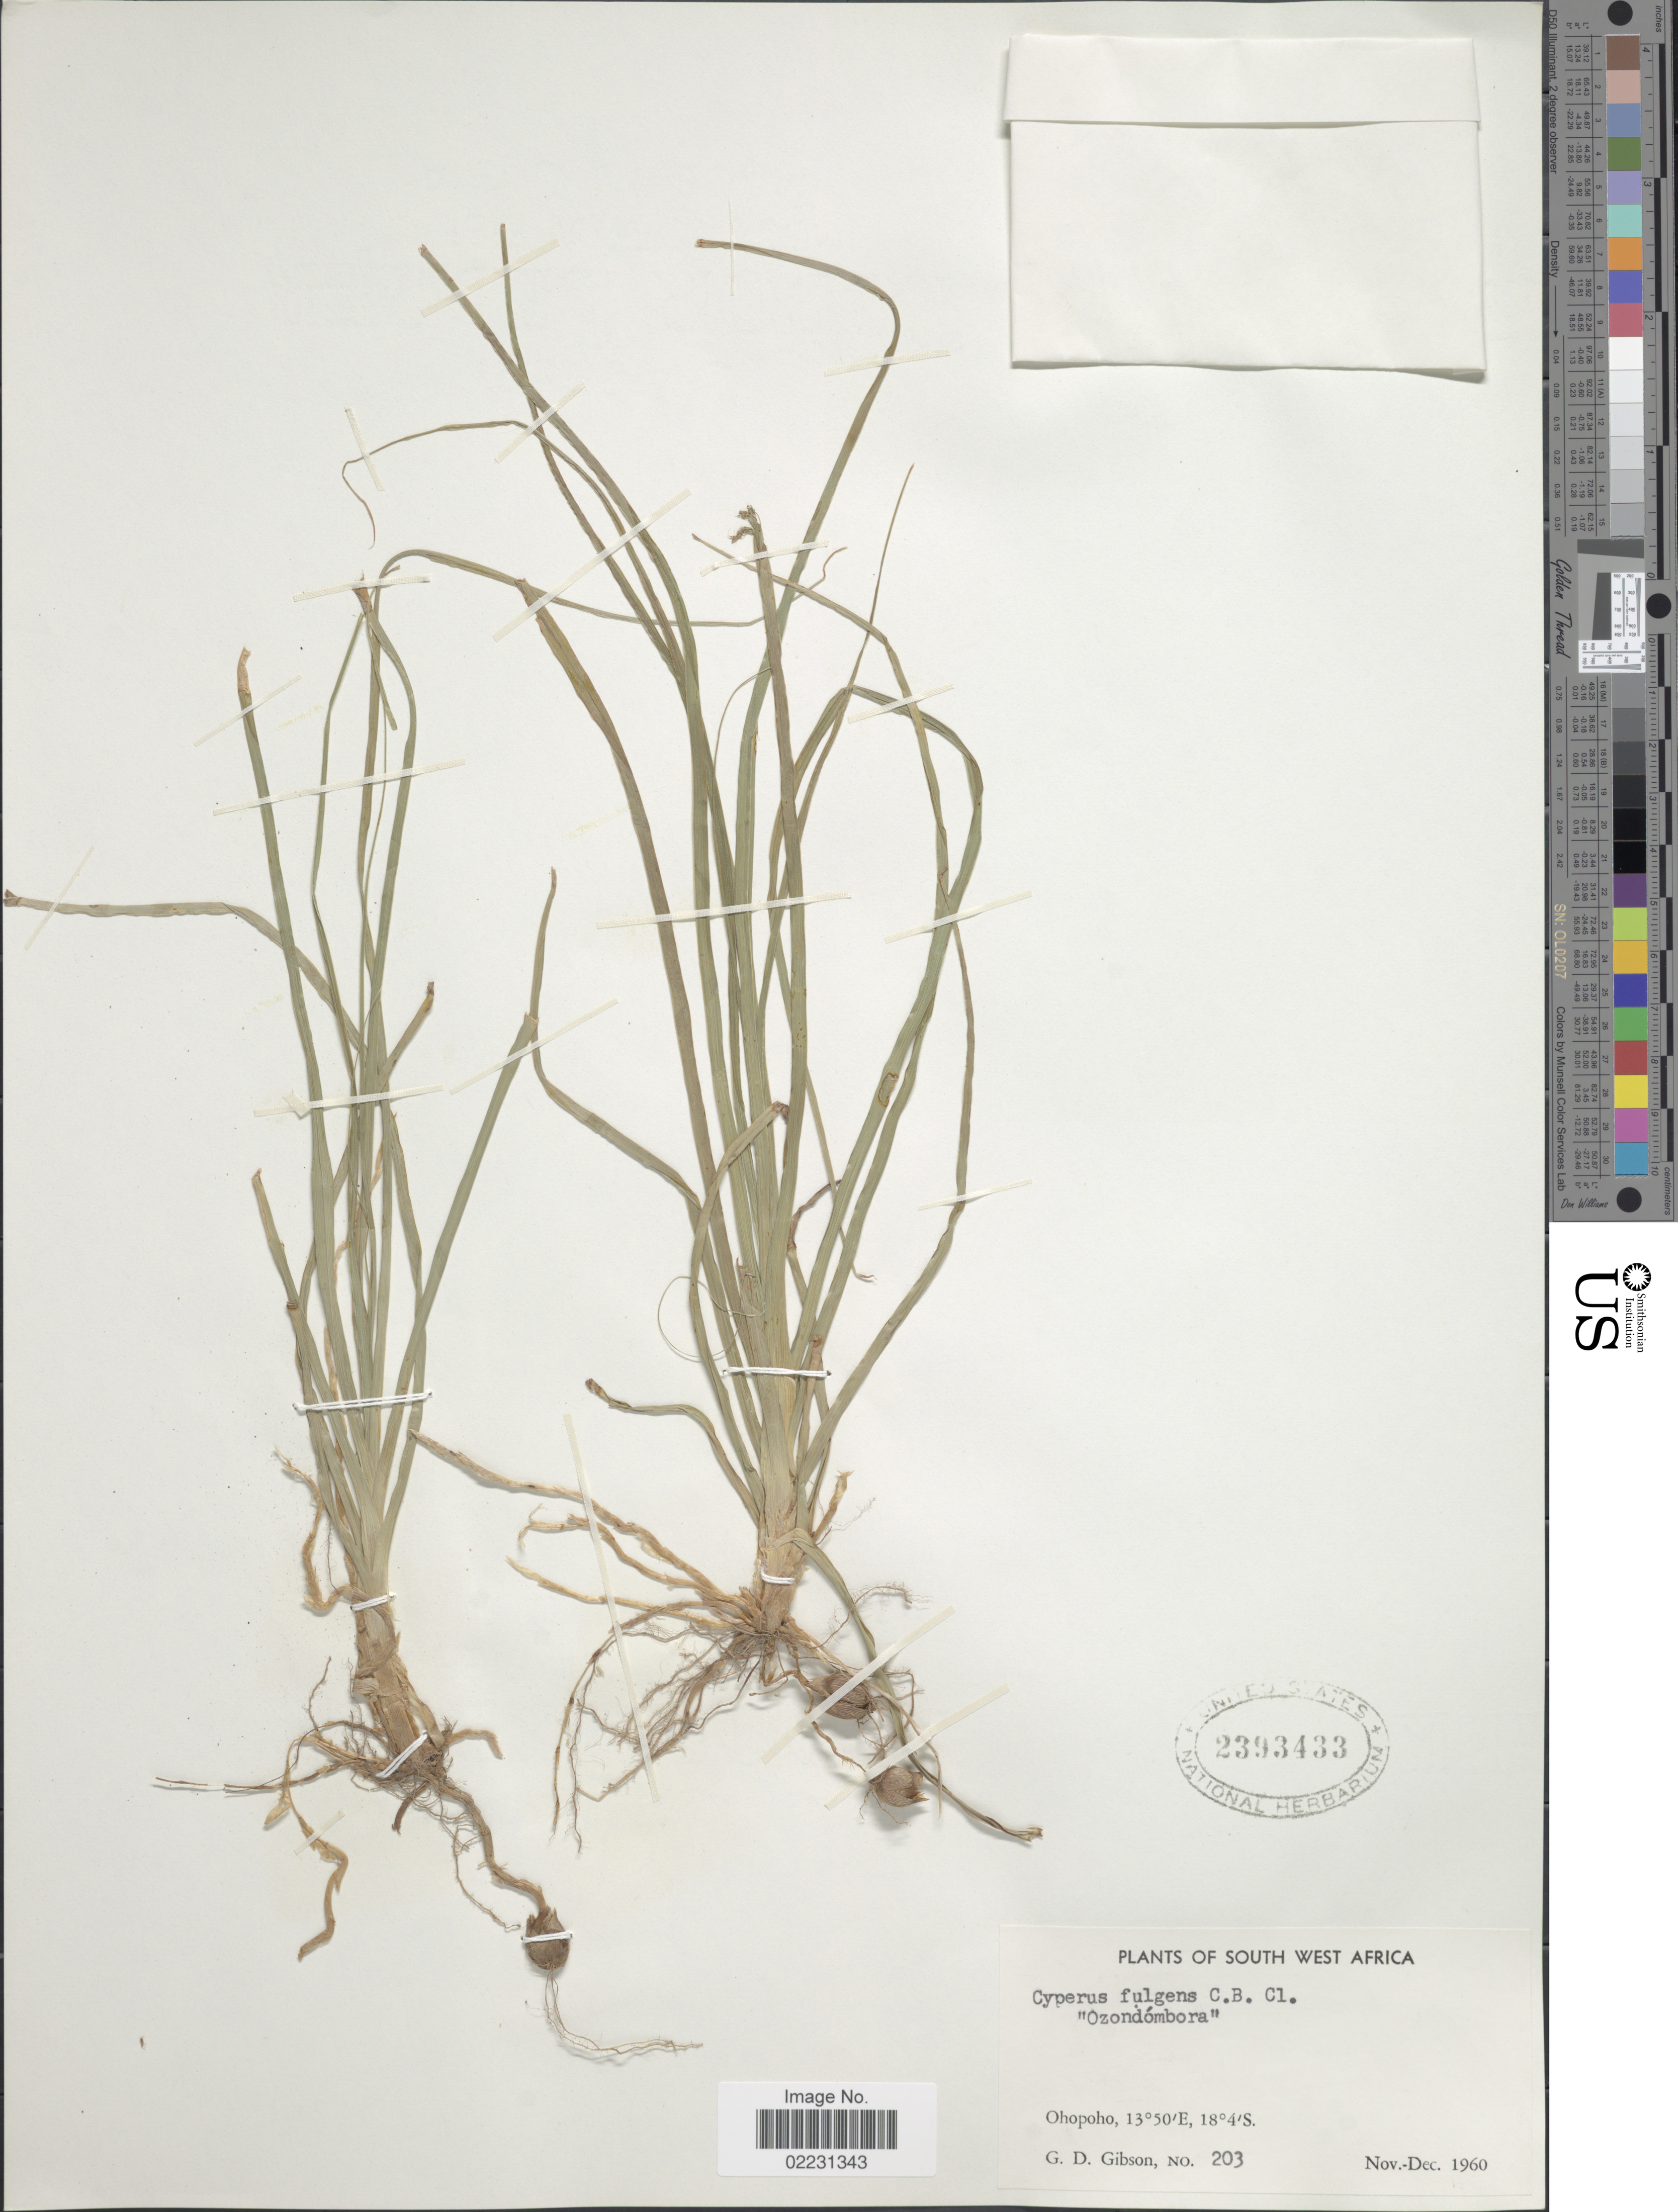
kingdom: Plantae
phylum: Tracheophyta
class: Liliopsida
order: Poales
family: Cyperaceae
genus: Cyperus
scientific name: Cyperus fulgens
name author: C.B. Clarke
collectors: G. D. Gibson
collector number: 203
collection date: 1960-11/1960-12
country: Namibia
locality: South West Africa. Ohopoho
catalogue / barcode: US 2393433